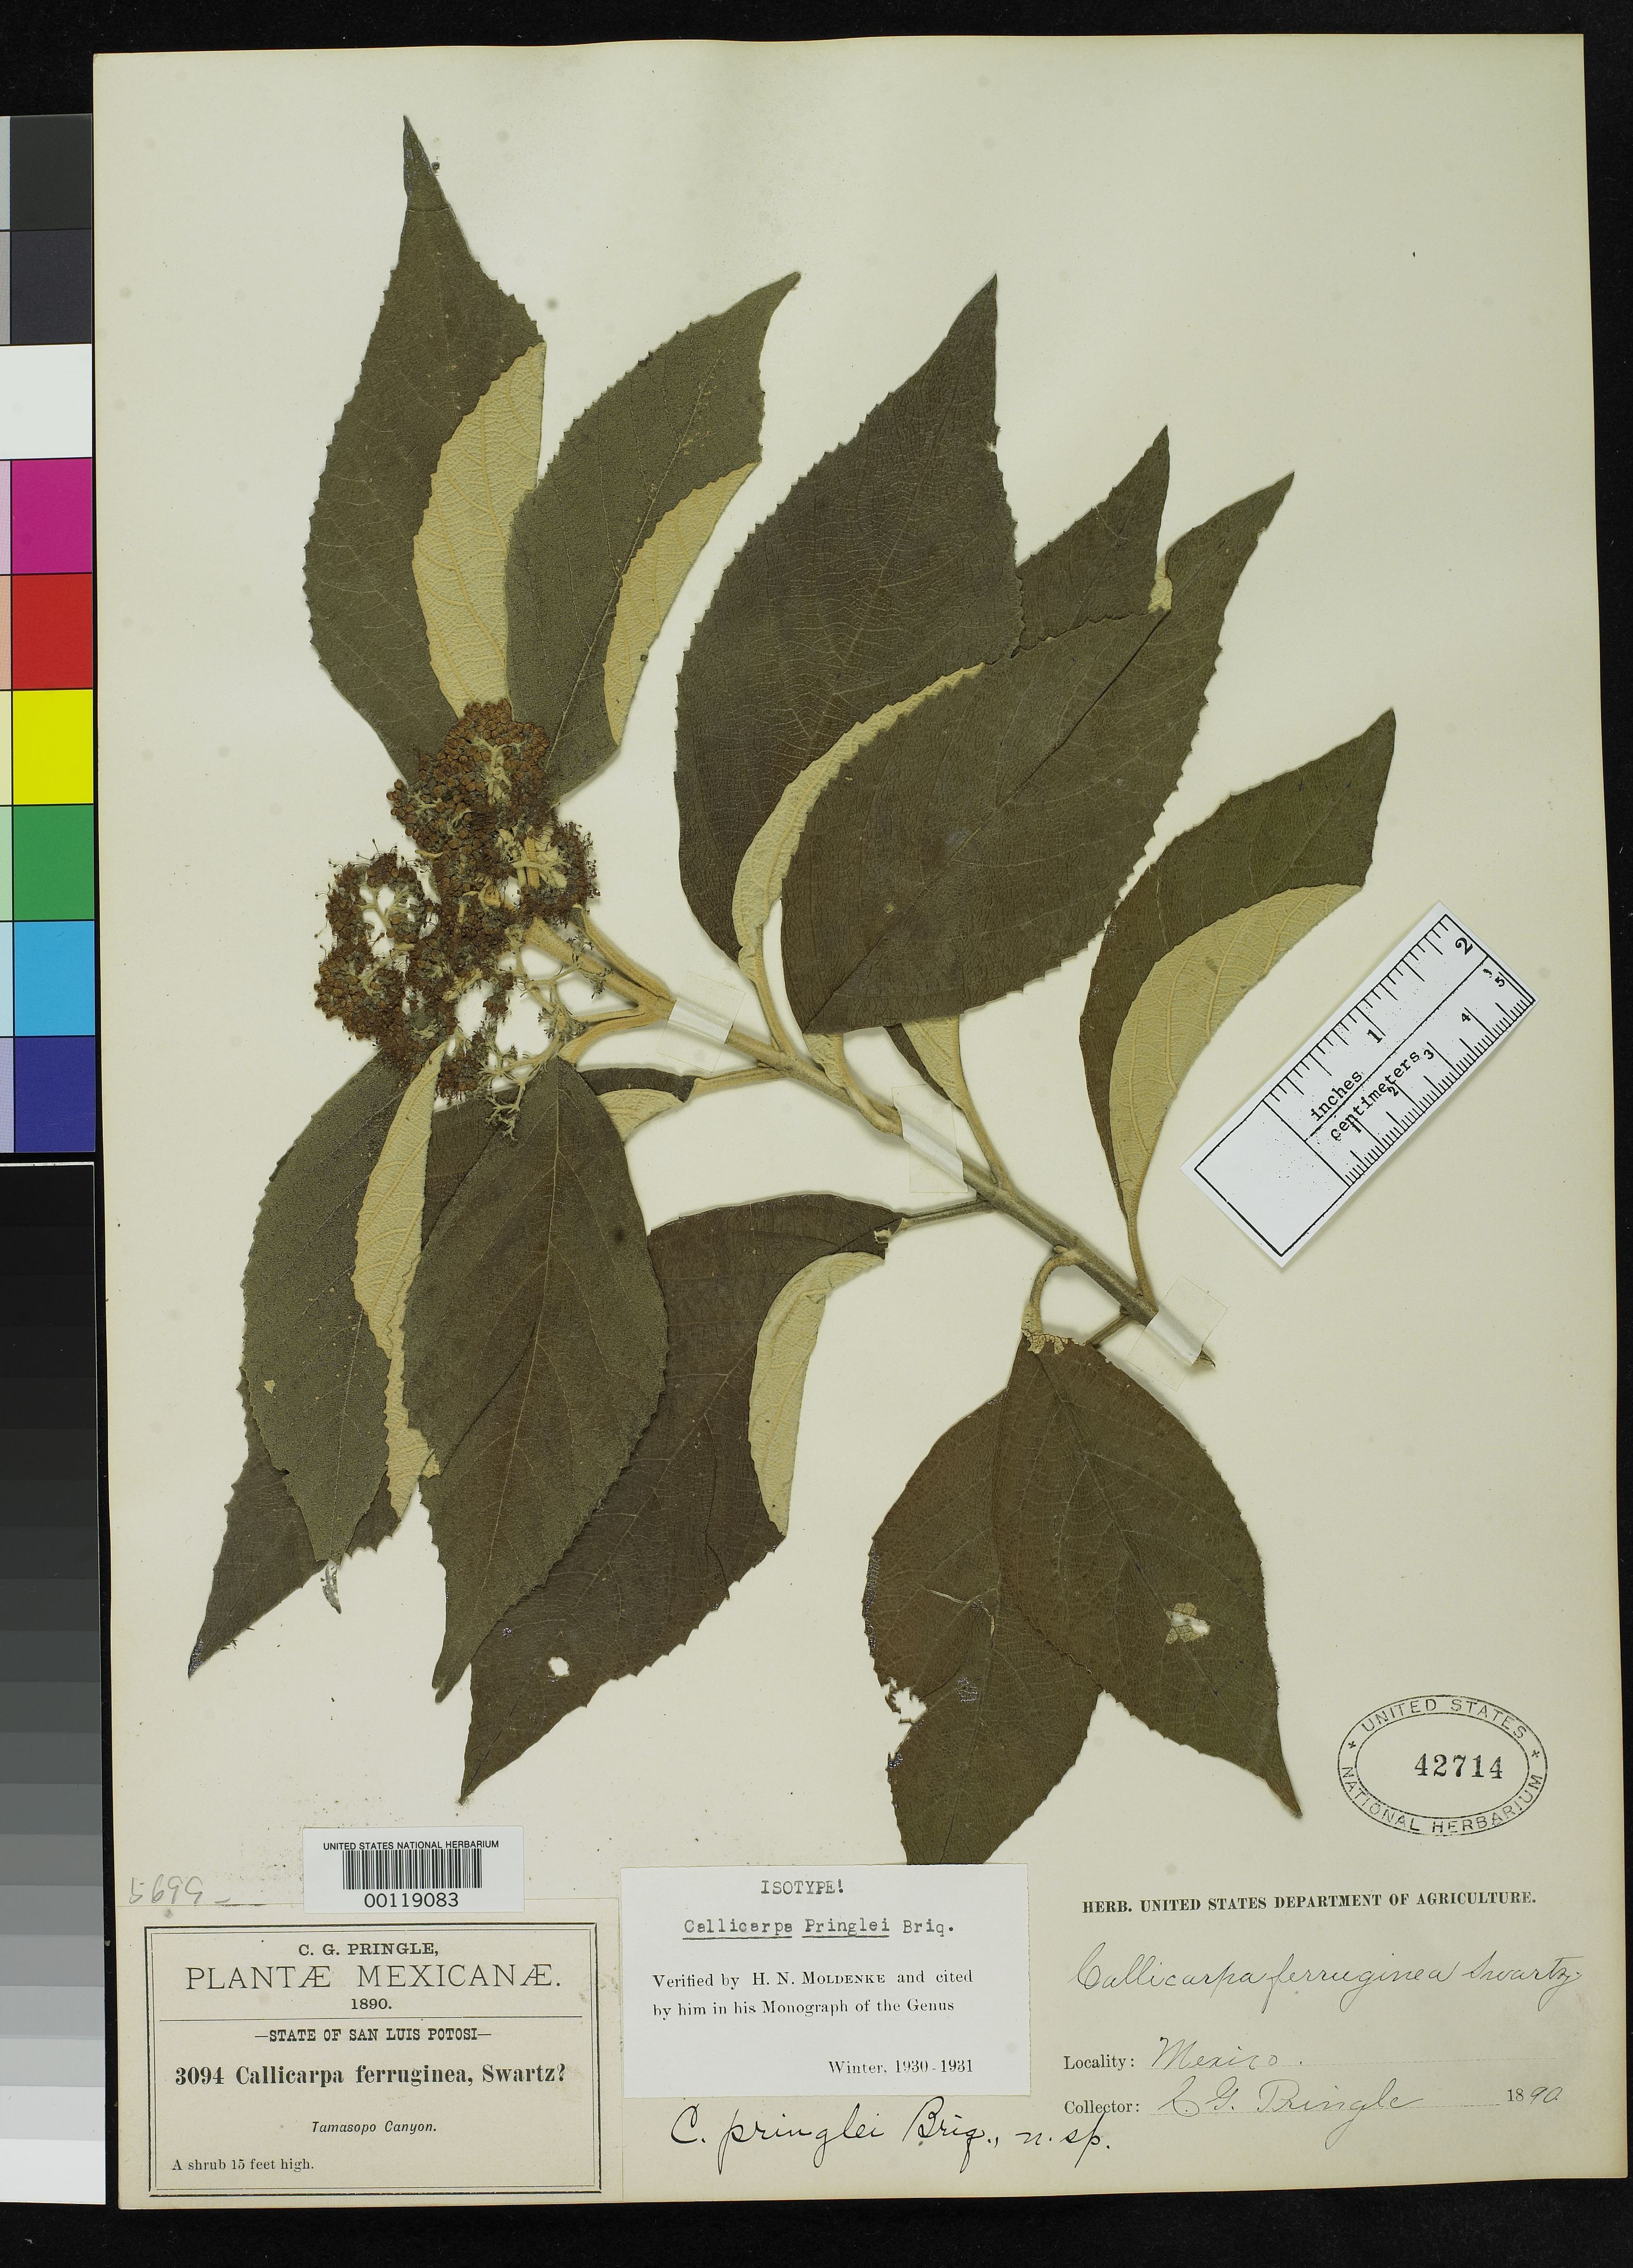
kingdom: Plantae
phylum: Tracheophyta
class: Magnoliopsida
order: Lamiales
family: Lamiaceae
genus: Callicarpa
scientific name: Callicarpa pringlei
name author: Briq.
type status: Isotype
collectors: C. G. Pringle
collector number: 3094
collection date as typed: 1890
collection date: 1890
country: Mexico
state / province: San Luis Potosi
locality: Tamasopo Canyon.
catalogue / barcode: US 42714